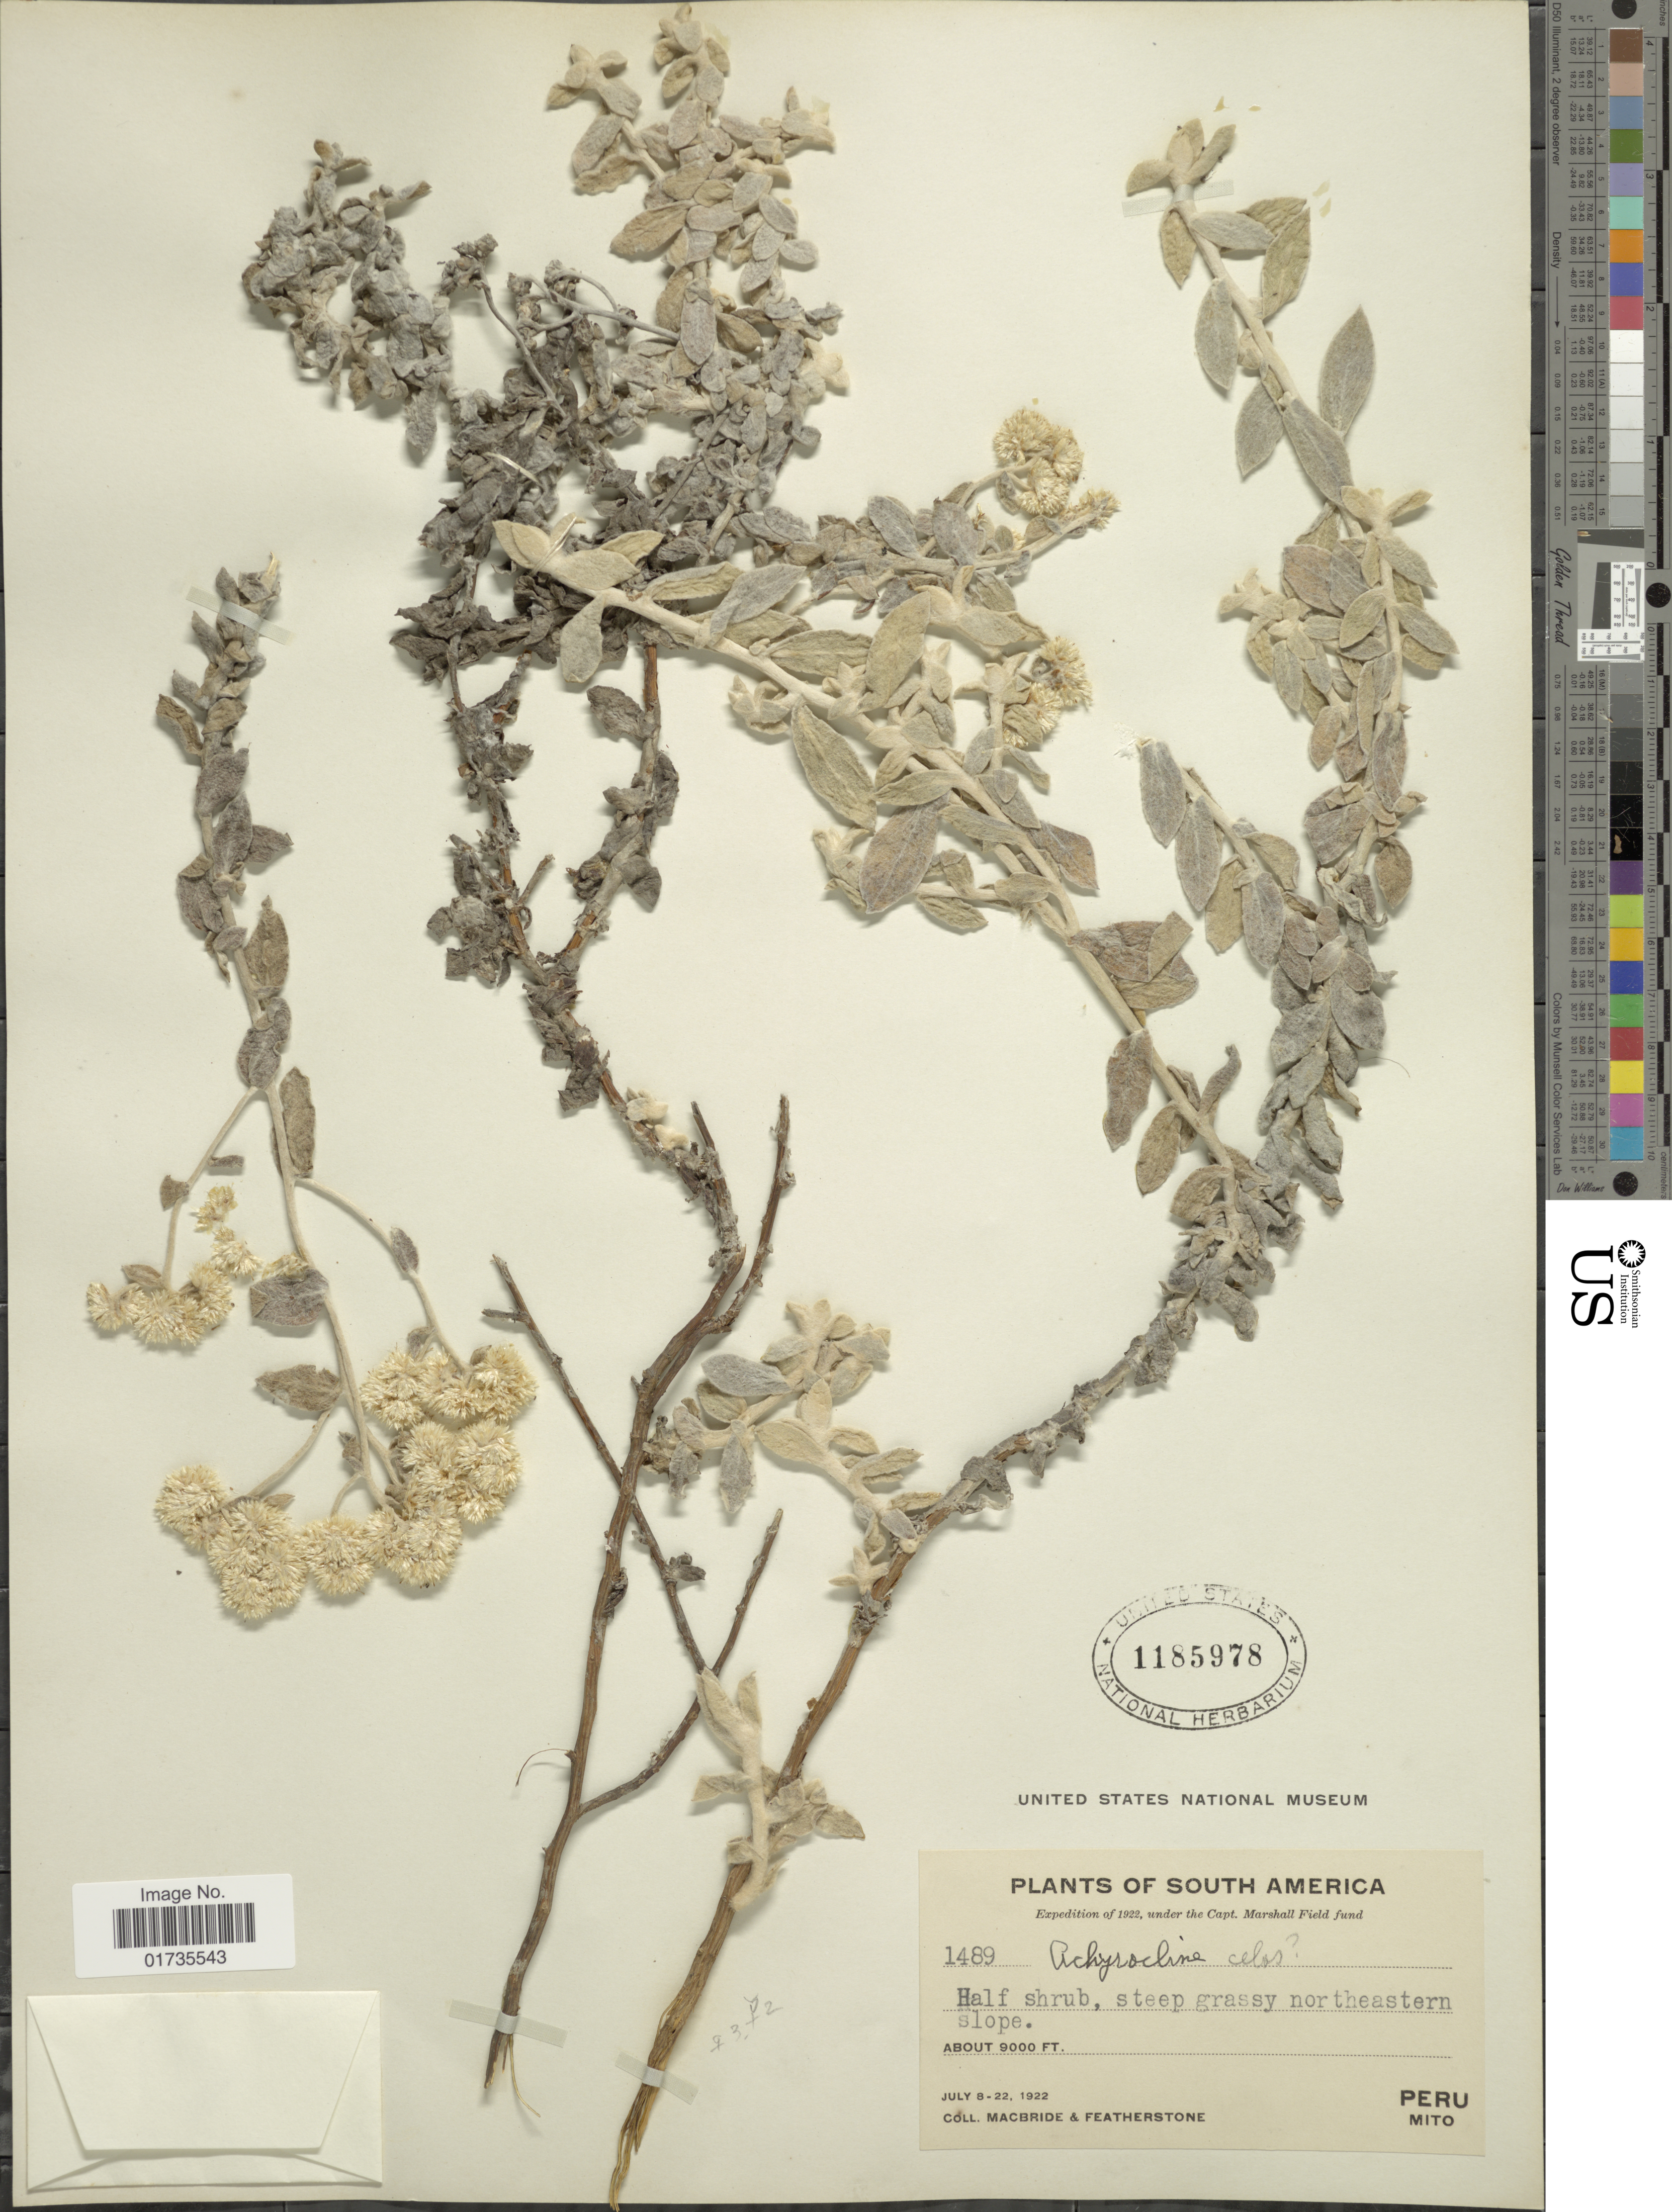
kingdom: Plantae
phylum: Tracheophyta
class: Magnoliopsida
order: Asterales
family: Asteraceae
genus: Achyrocline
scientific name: Achyrocline celosioides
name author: (Kunth) DC.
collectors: Macbride, -- & -. Featherstone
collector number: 1489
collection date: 1922-07-08/1922-07-22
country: Peru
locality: Mito. Northeastern slope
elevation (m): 2743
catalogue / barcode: US 1185978